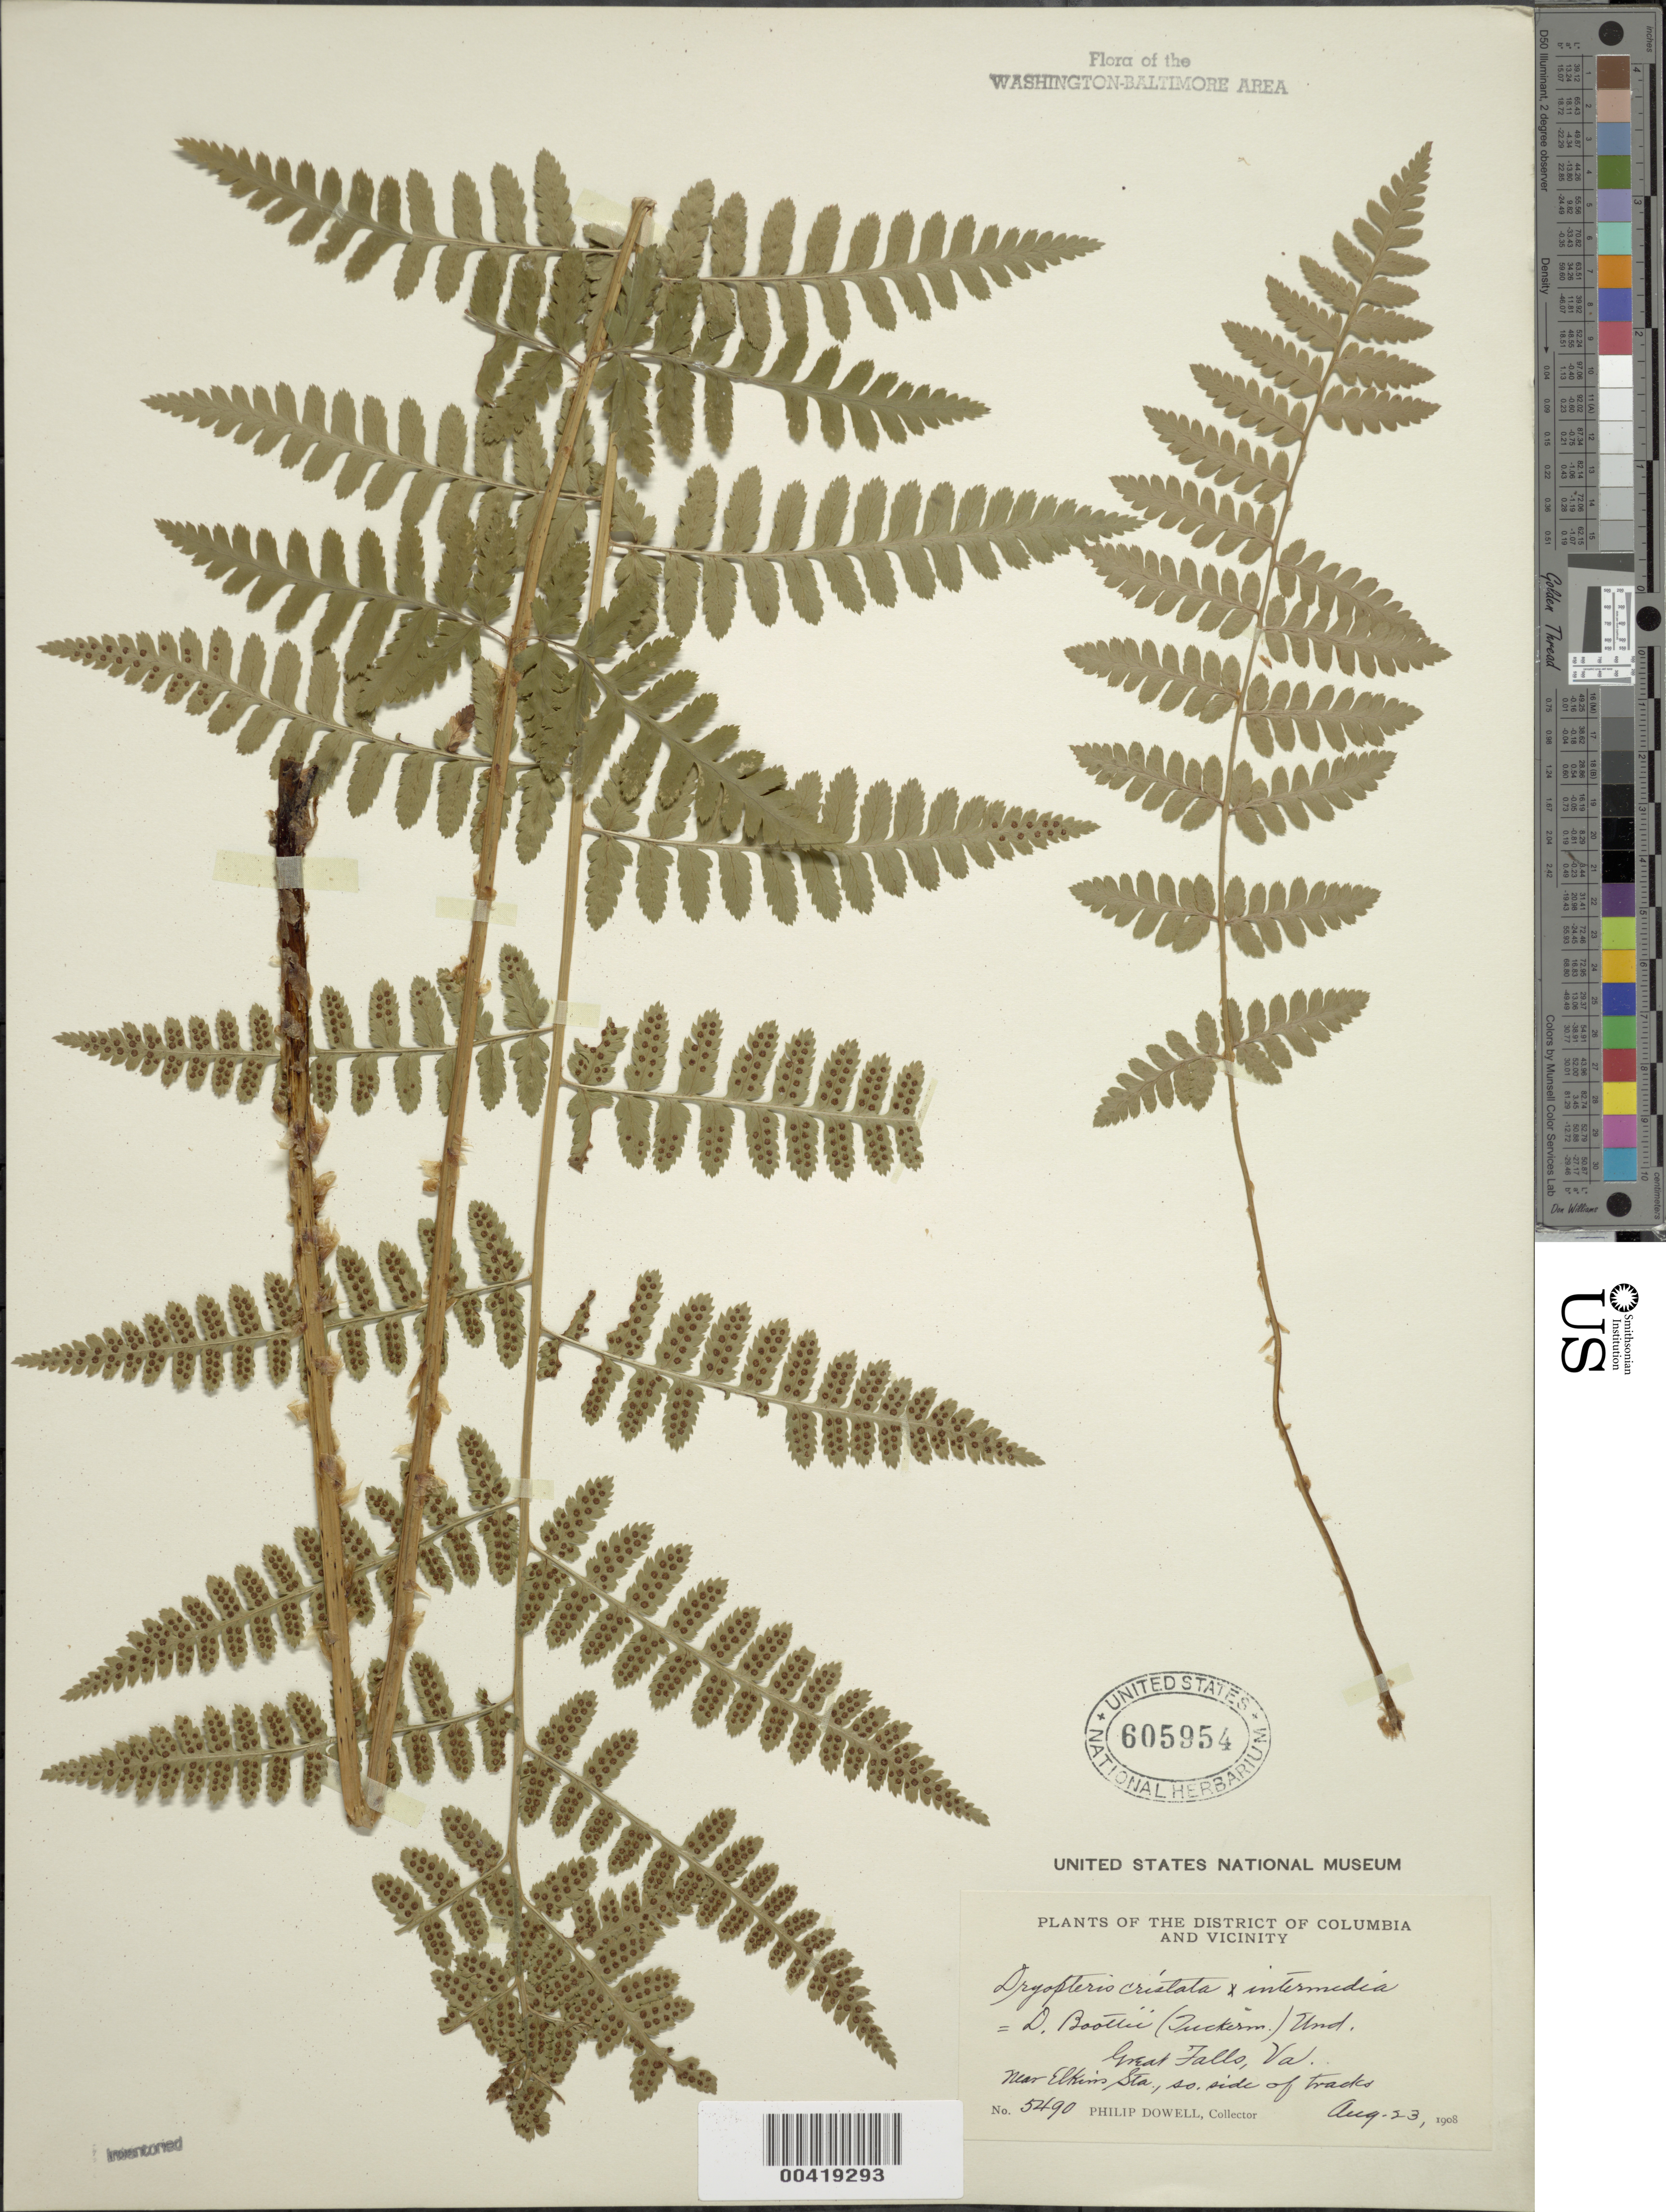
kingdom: Plantae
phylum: Tracheophyta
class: Polypodiopsida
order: Polypodiales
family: Dryopteridaceae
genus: Dryopteris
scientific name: Dryopteris x boottii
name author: Underw.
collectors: P. Dowell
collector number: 5490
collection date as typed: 23 Aug 1908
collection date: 1908-08-23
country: United States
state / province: Virginia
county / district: Fairfax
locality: Great Falls, near Elkins Station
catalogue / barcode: US 605954